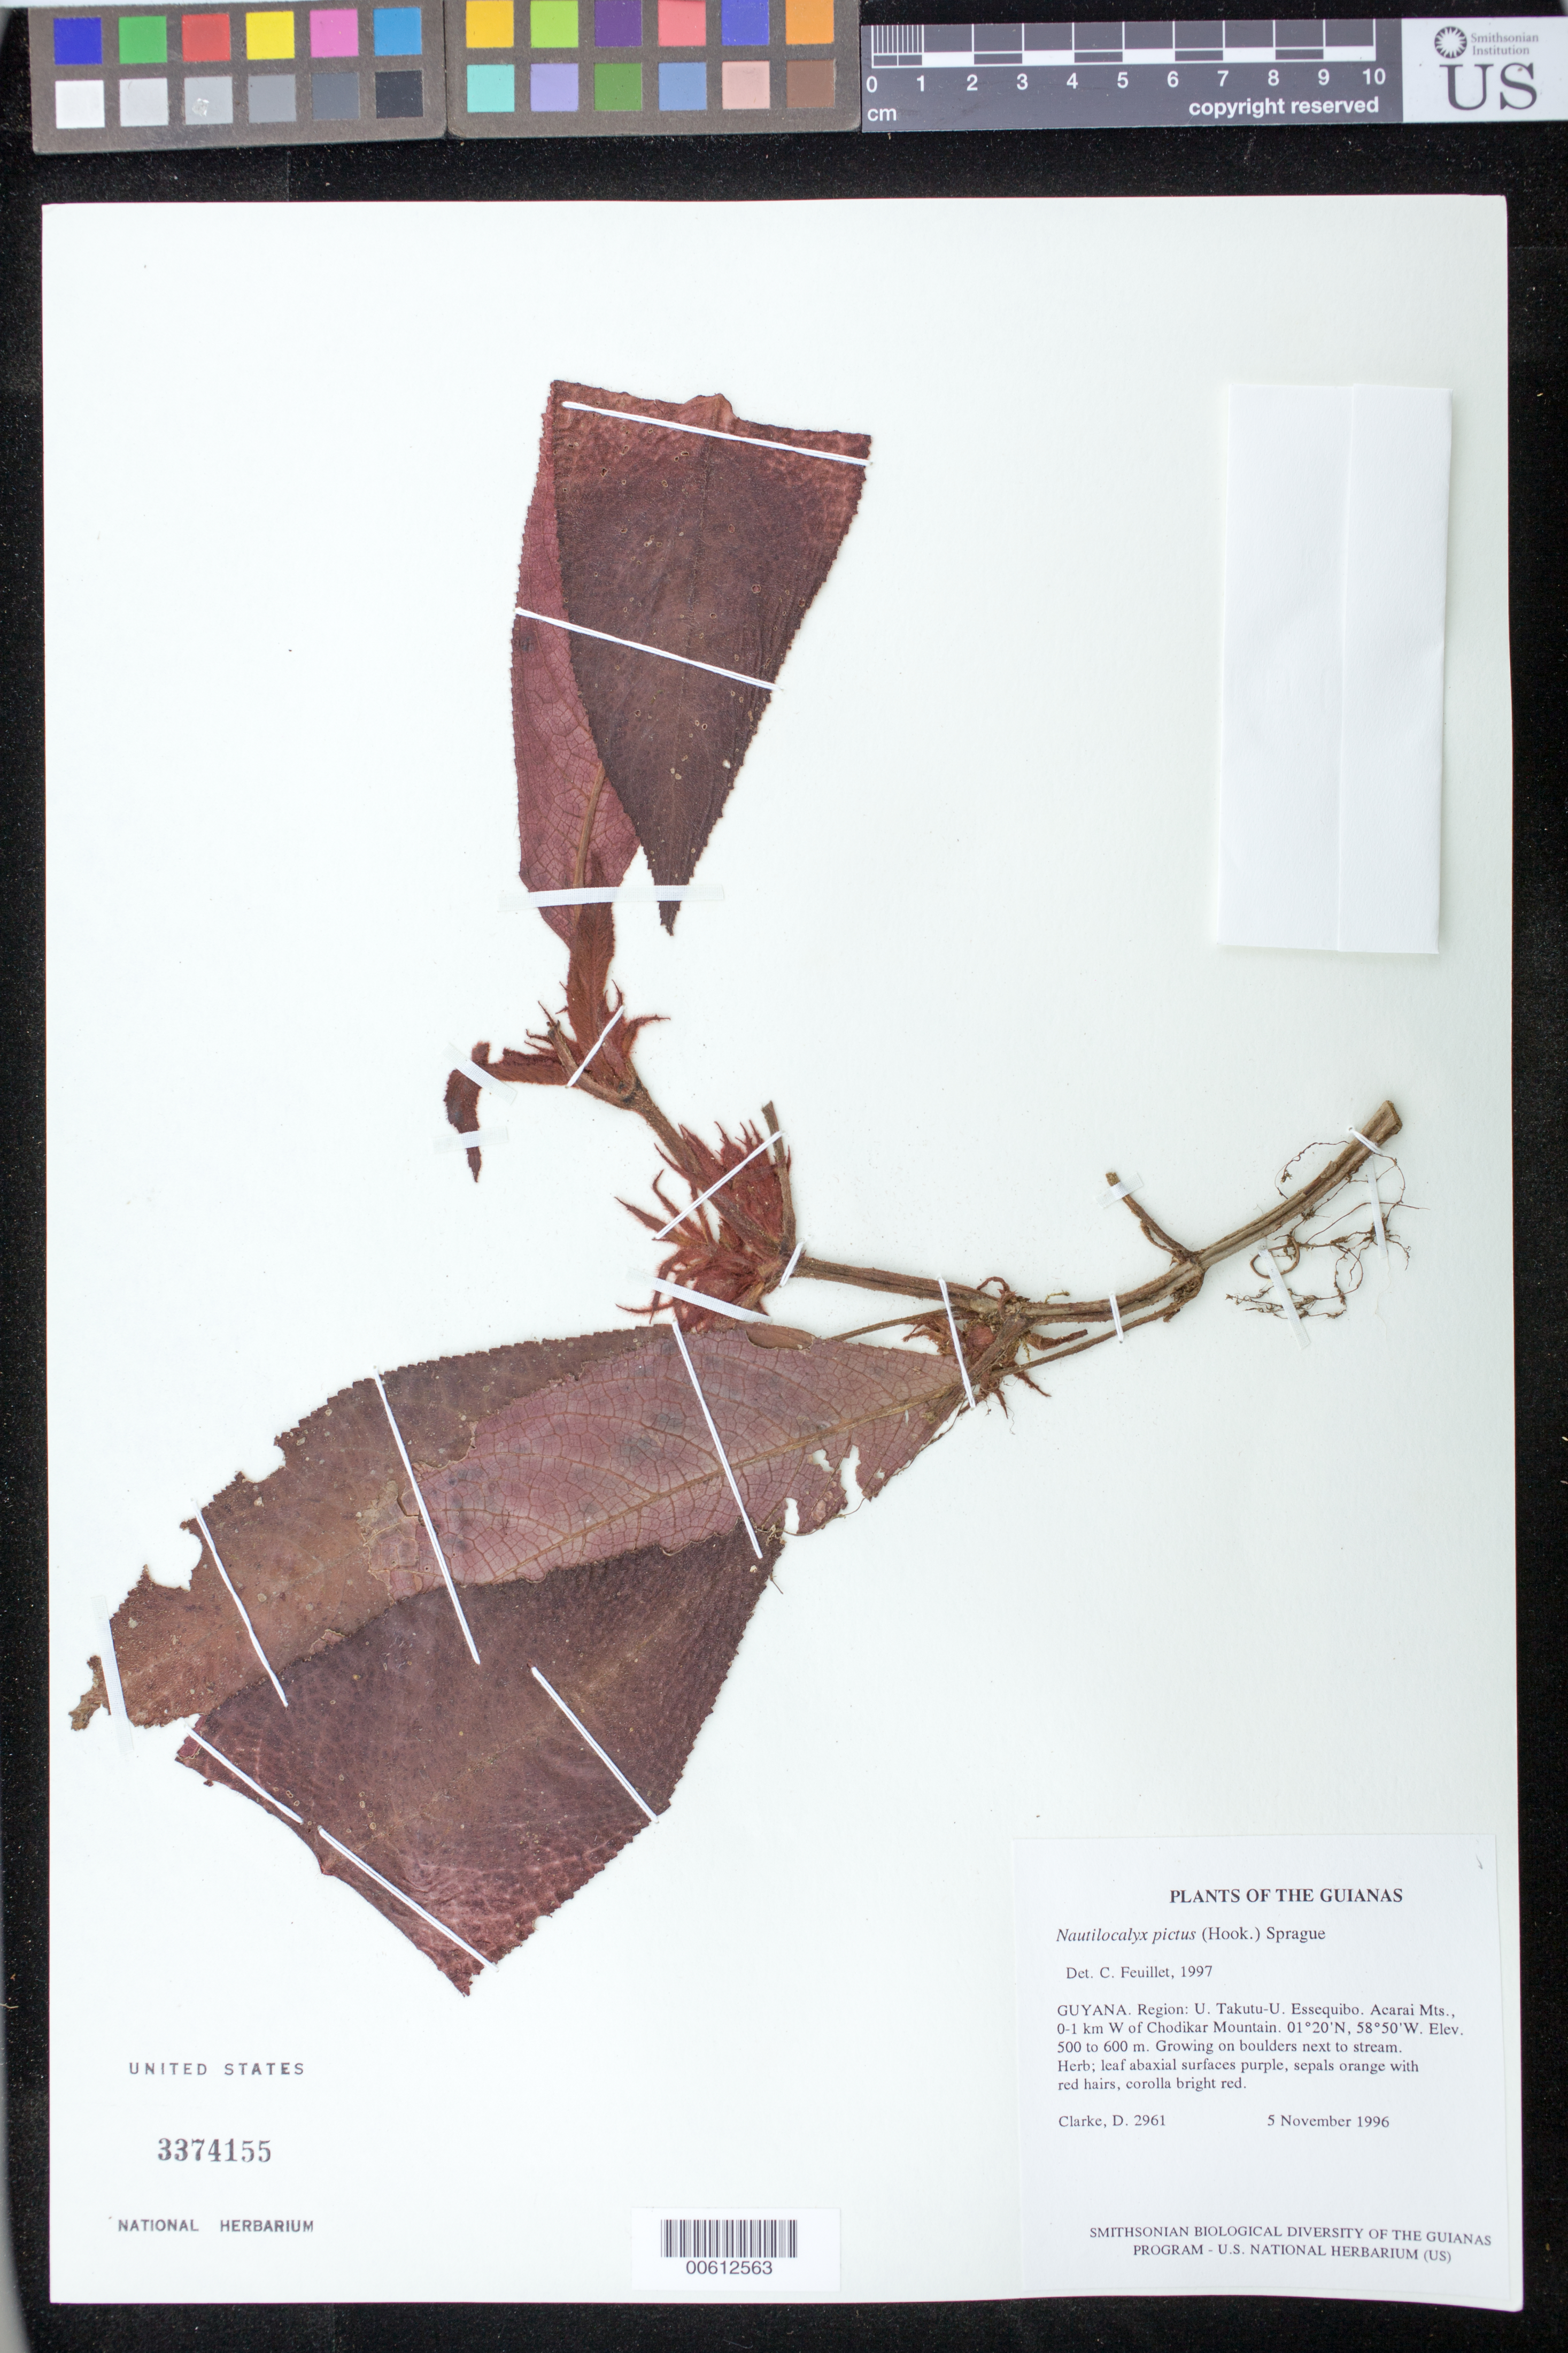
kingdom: Plantae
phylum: Tracheophyta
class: Magnoliopsida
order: Lamiales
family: Gesneriaceae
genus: Nautilocalyx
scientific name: Nautilocalyx pictus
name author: (Hook.) Sprague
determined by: Skog, Laurence E.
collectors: H. D. Clarke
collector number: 2961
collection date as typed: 05 Nov 1996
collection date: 1996-11-05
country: Guyana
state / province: U. Takutu-U. Essequibo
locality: Acarai Mts., 0-1 km W of Chodikar Mountain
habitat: Growing on boulders next to stream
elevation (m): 500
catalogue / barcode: US 3374155